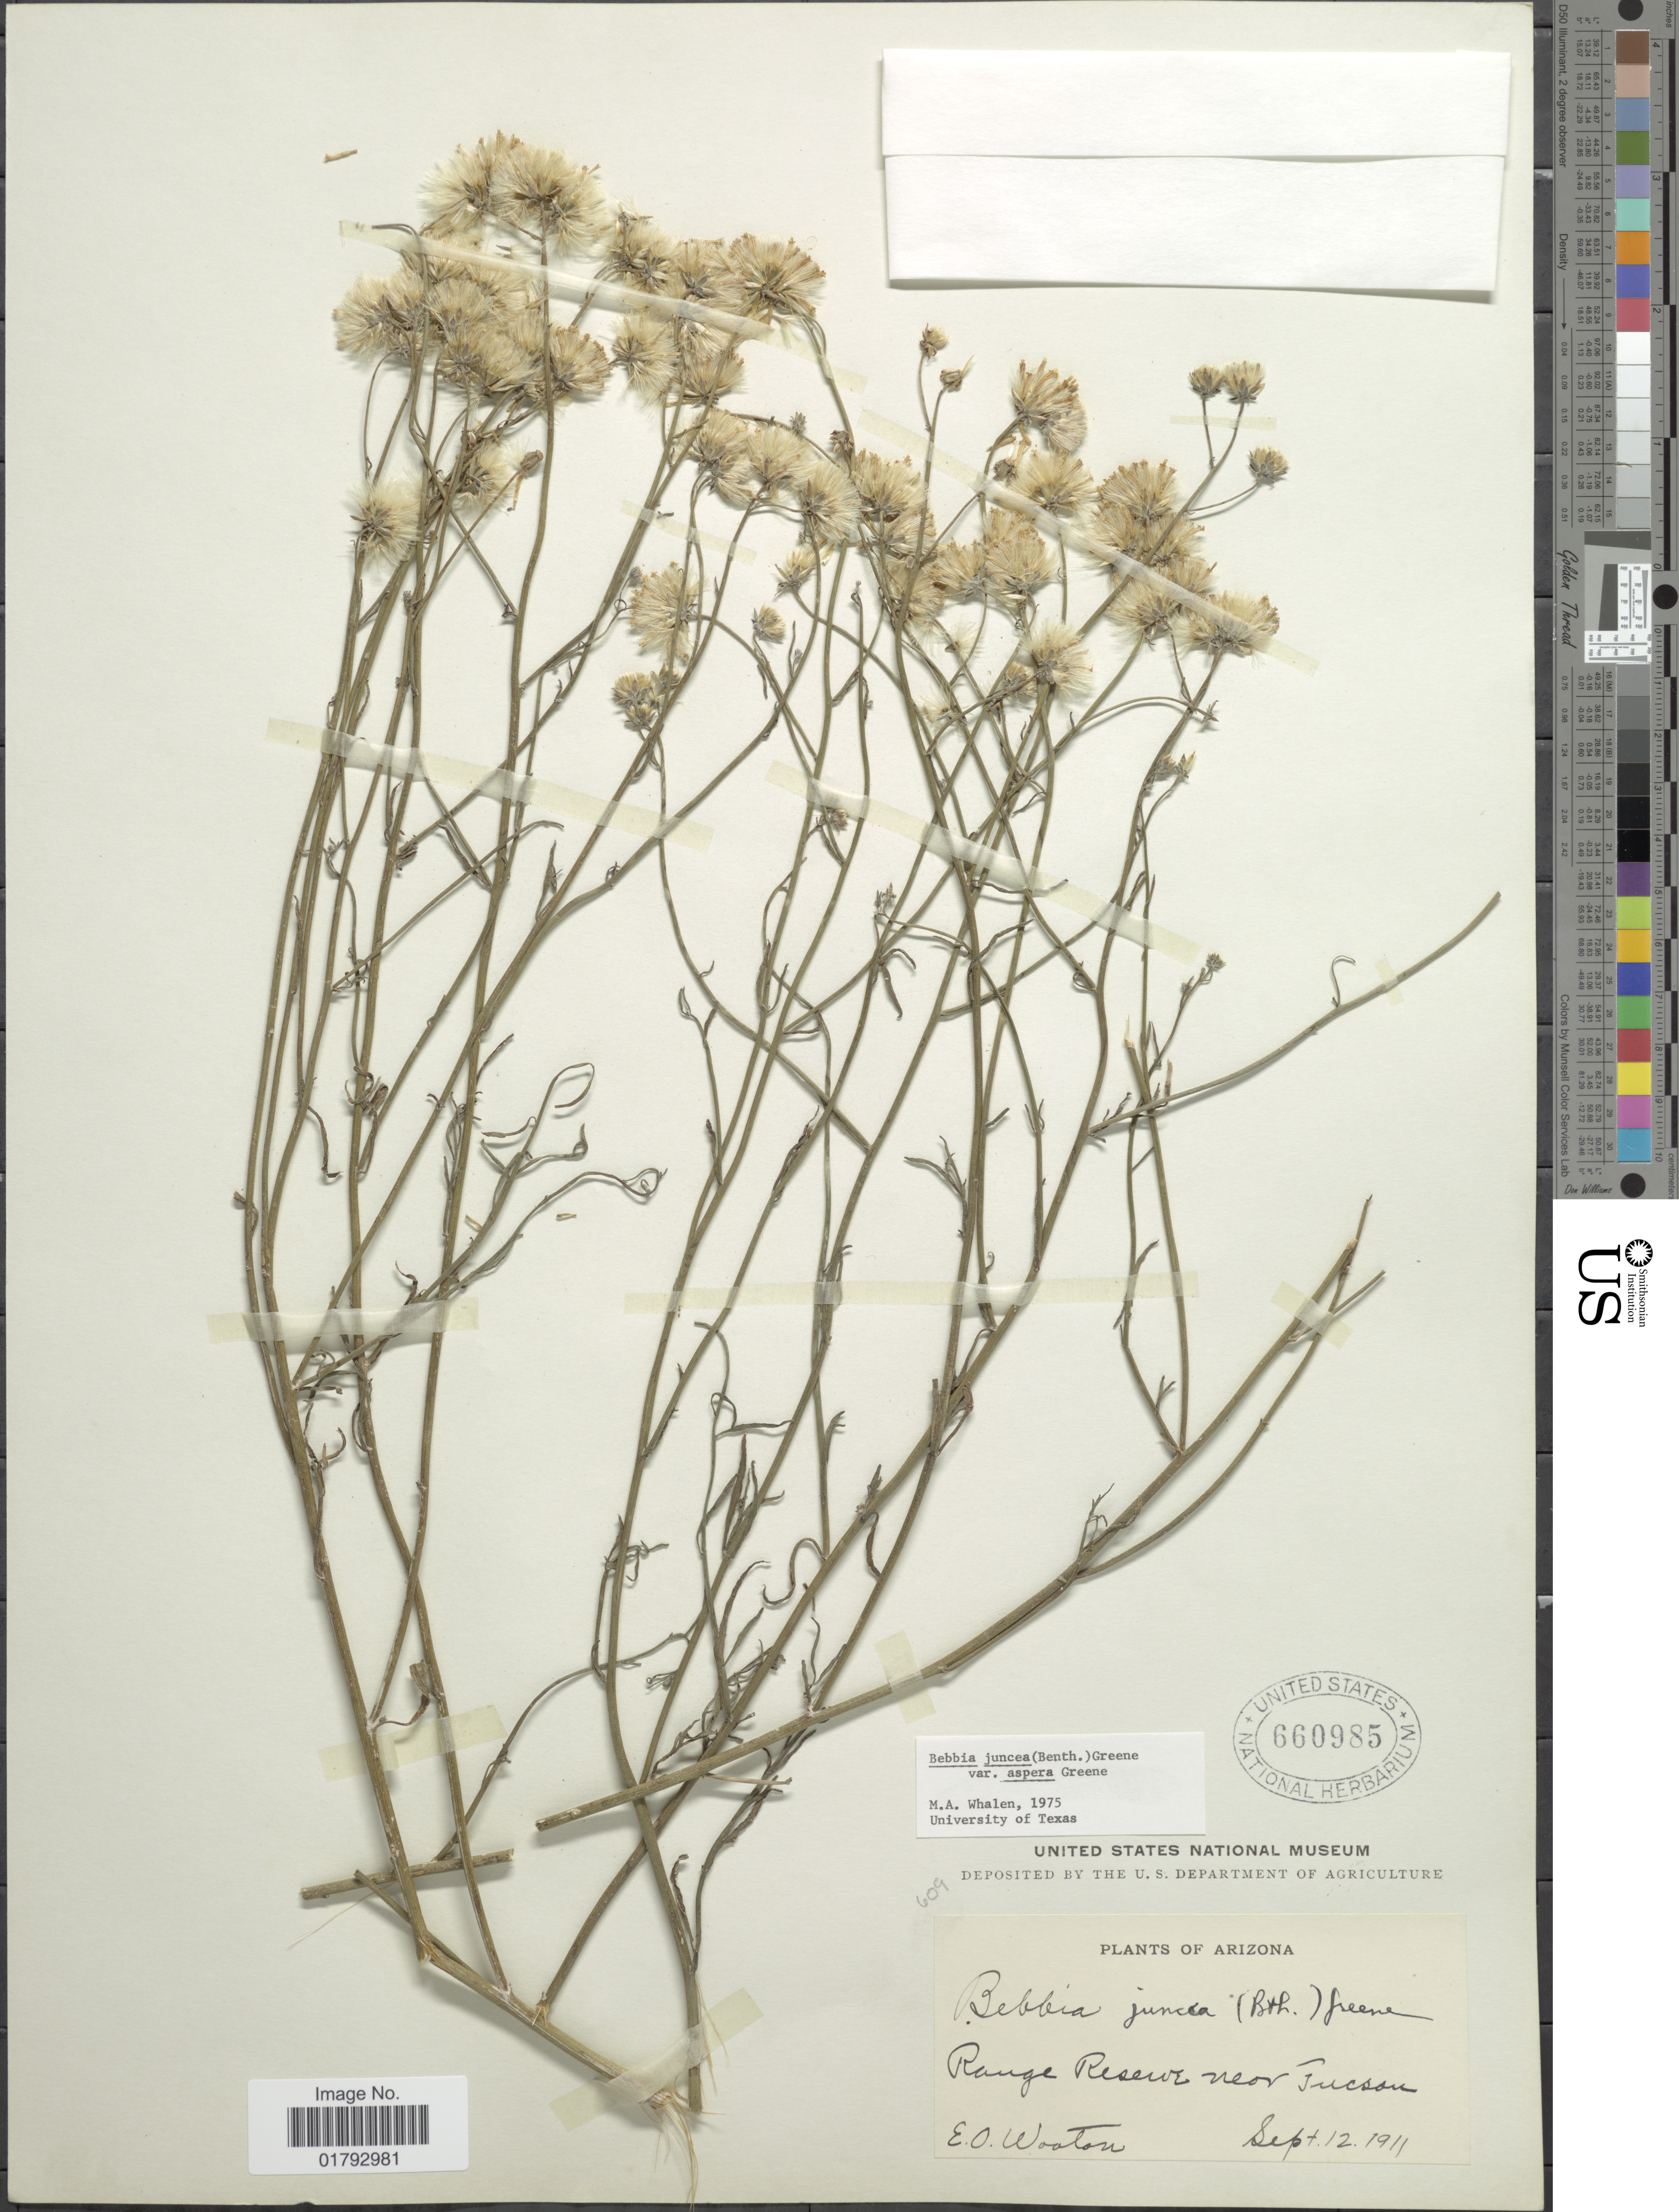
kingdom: Plantae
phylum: Tracheophyta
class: Magnoliopsida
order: Asterales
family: Asteraceae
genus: Bebbia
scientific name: Bebbia juncea var. aspera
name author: Greene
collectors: E. O. Wooton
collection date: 1911-09-12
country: United States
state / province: Arizona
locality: Range Reserve near Tucson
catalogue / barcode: US 660985